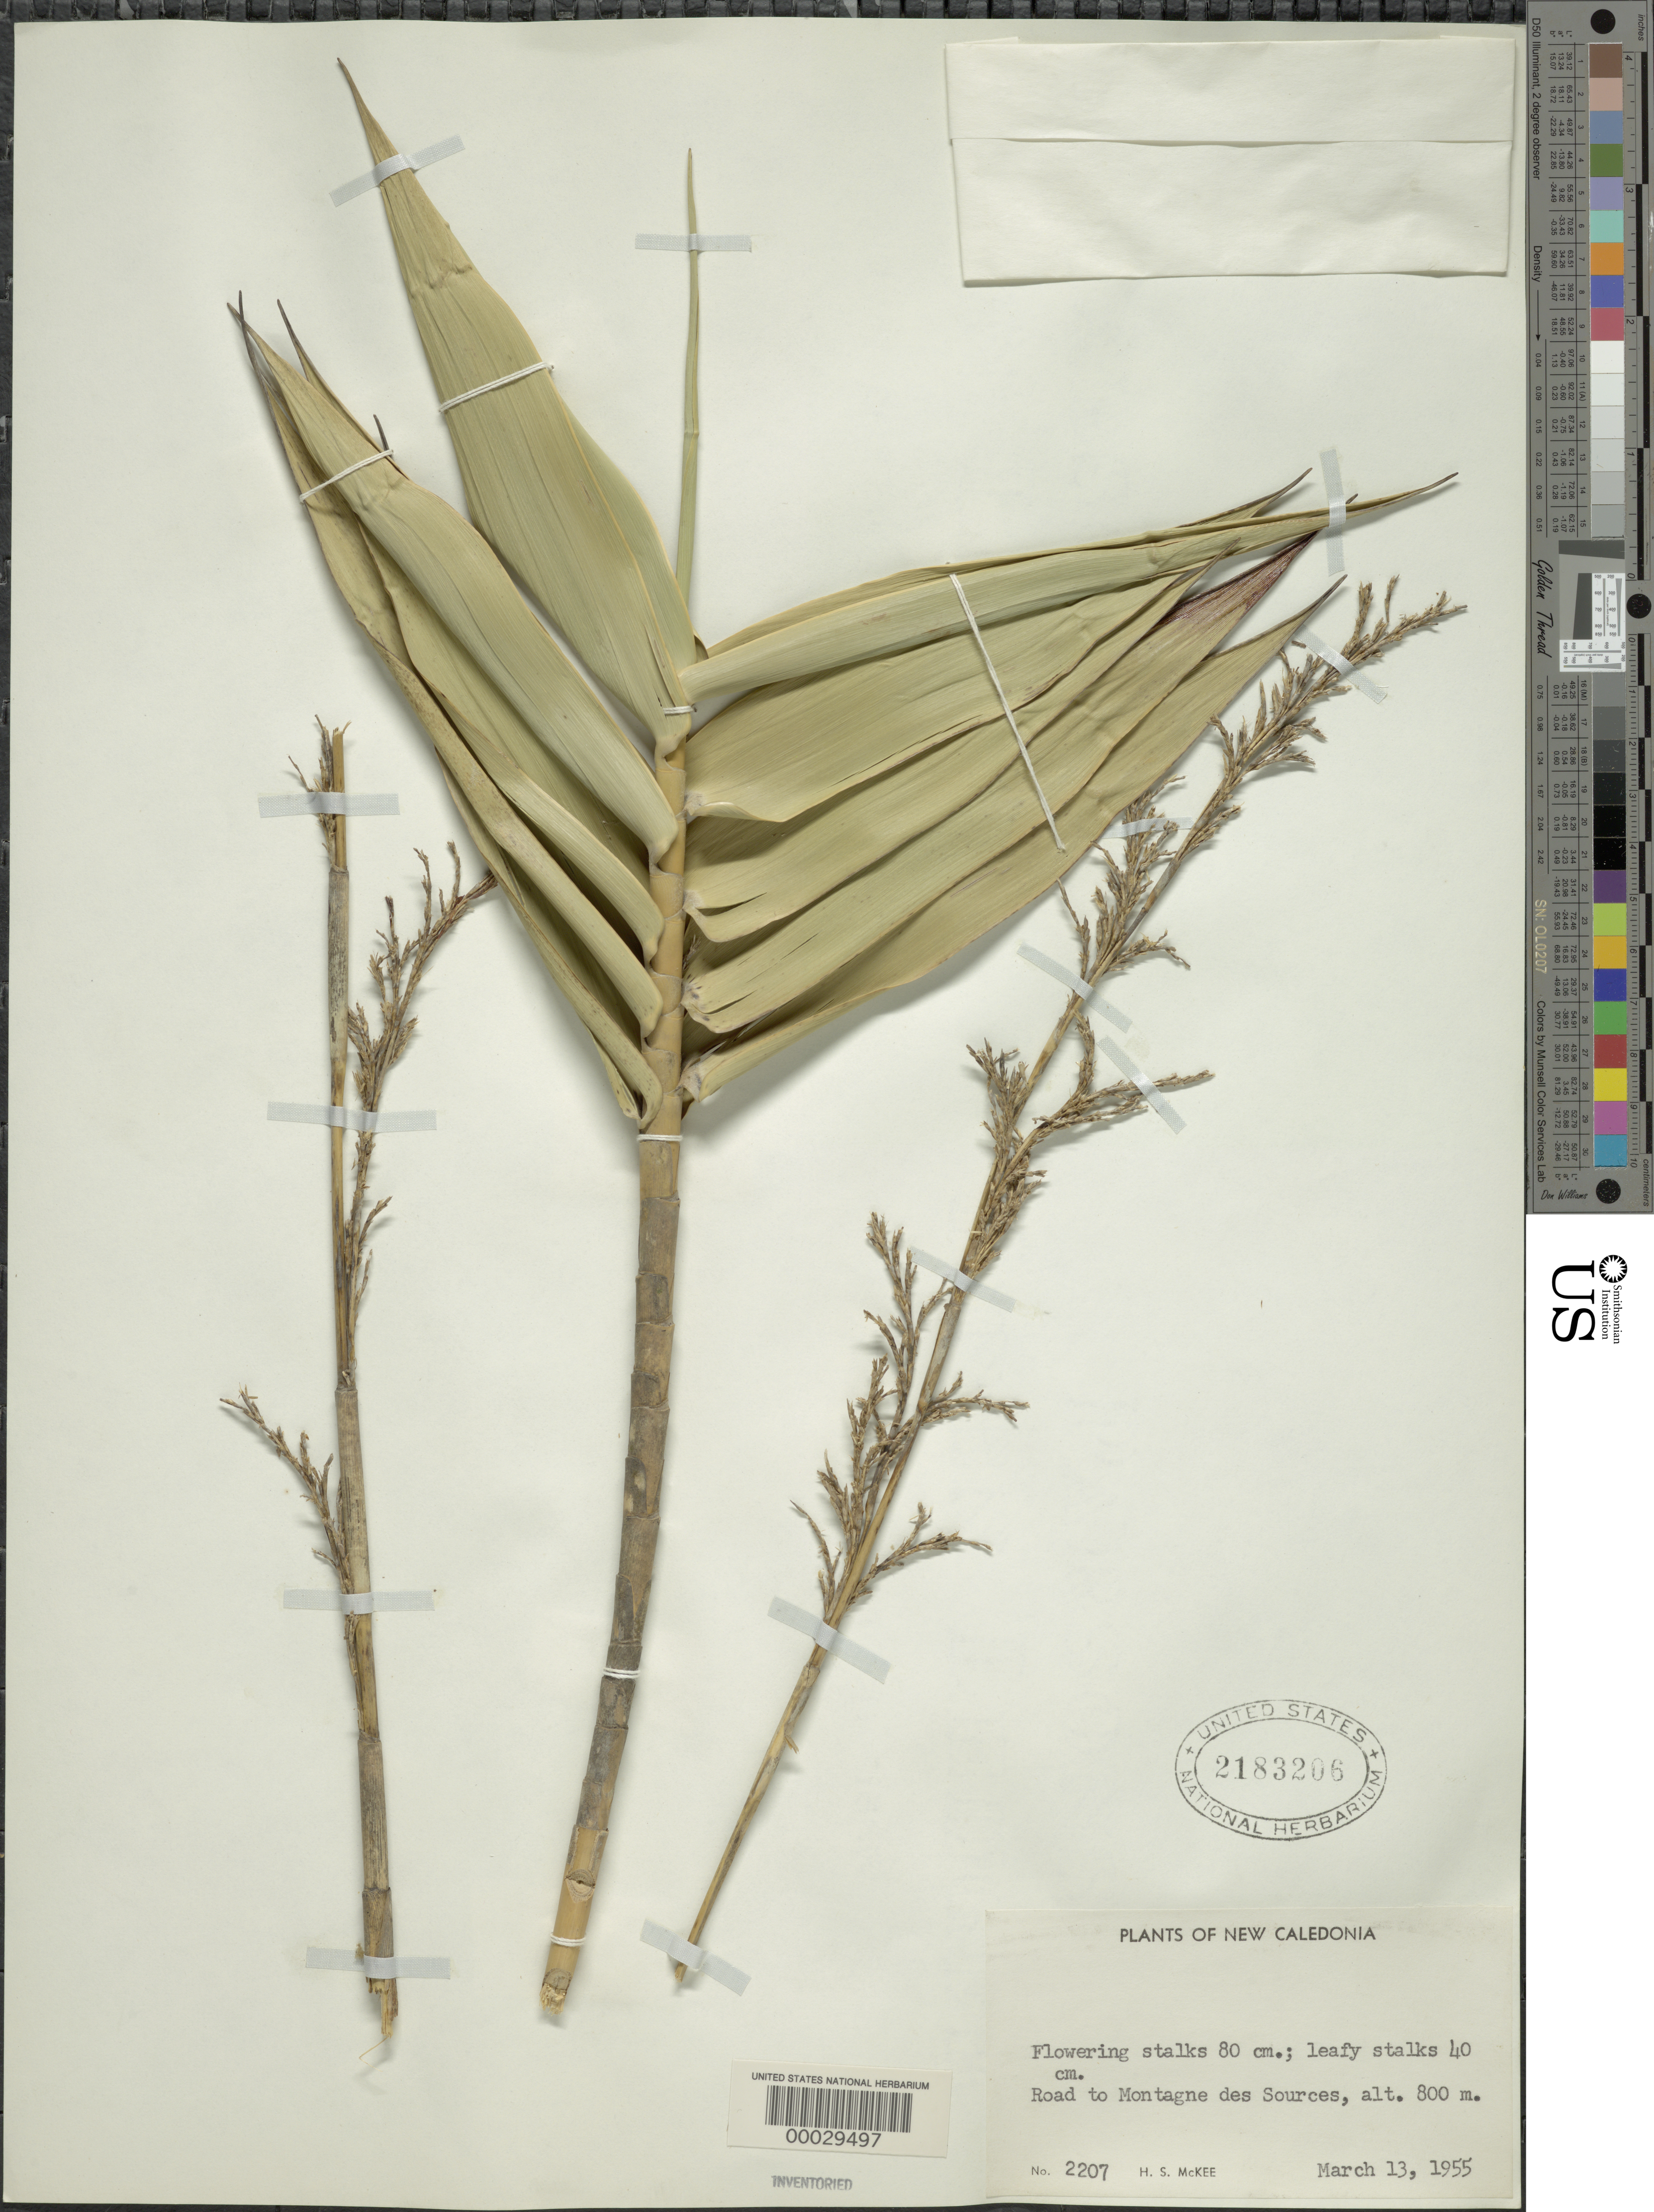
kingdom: Plantae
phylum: Tracheophyta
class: Liliopsida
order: Poales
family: Poaceae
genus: Greslania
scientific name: Greslania circinata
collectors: H. S. MacKee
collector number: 2207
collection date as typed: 13 Mar 1955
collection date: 1955-03-13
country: New Caledonia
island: New Caledonia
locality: Montagne des Sources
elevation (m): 800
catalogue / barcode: US 2183206